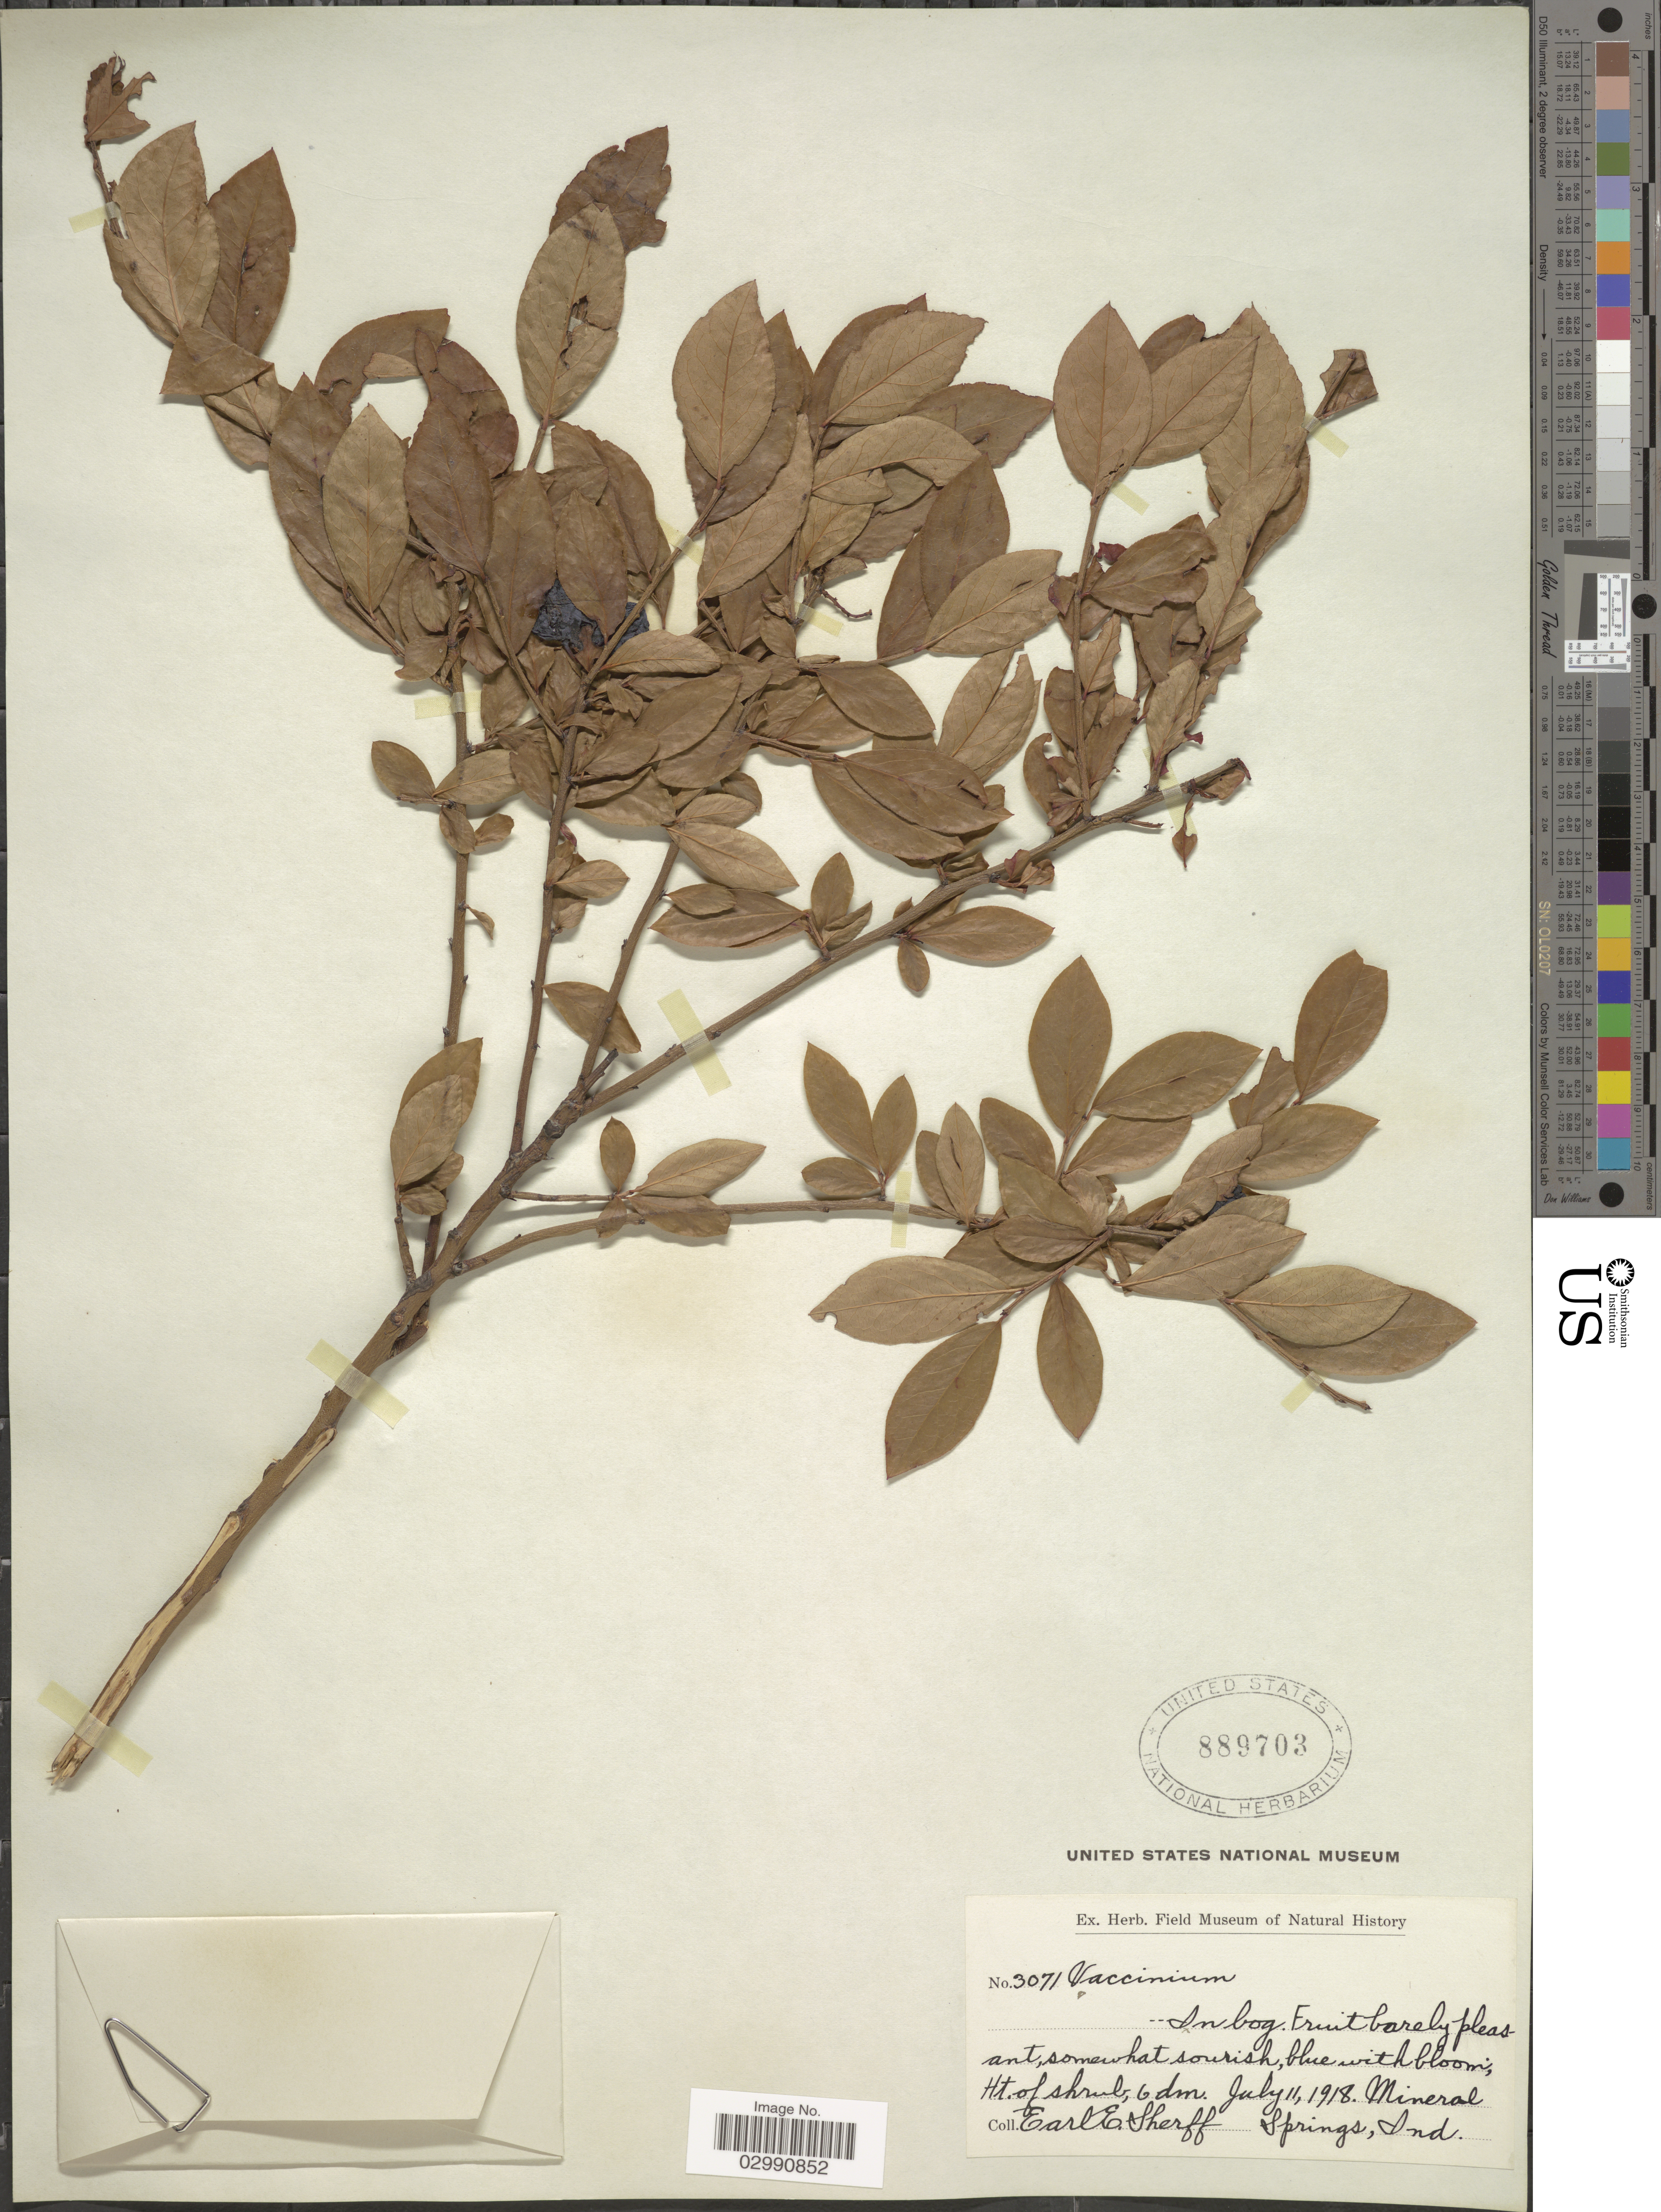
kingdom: Plantae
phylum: Tracheophyta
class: Magnoliopsida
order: Ericales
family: Ericaceae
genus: Vaccinium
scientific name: Vaccinium sp.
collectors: E. E. Sherff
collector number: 3071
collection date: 1918-07-11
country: United States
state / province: Indiana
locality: Mineral Springs.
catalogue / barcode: US 889703